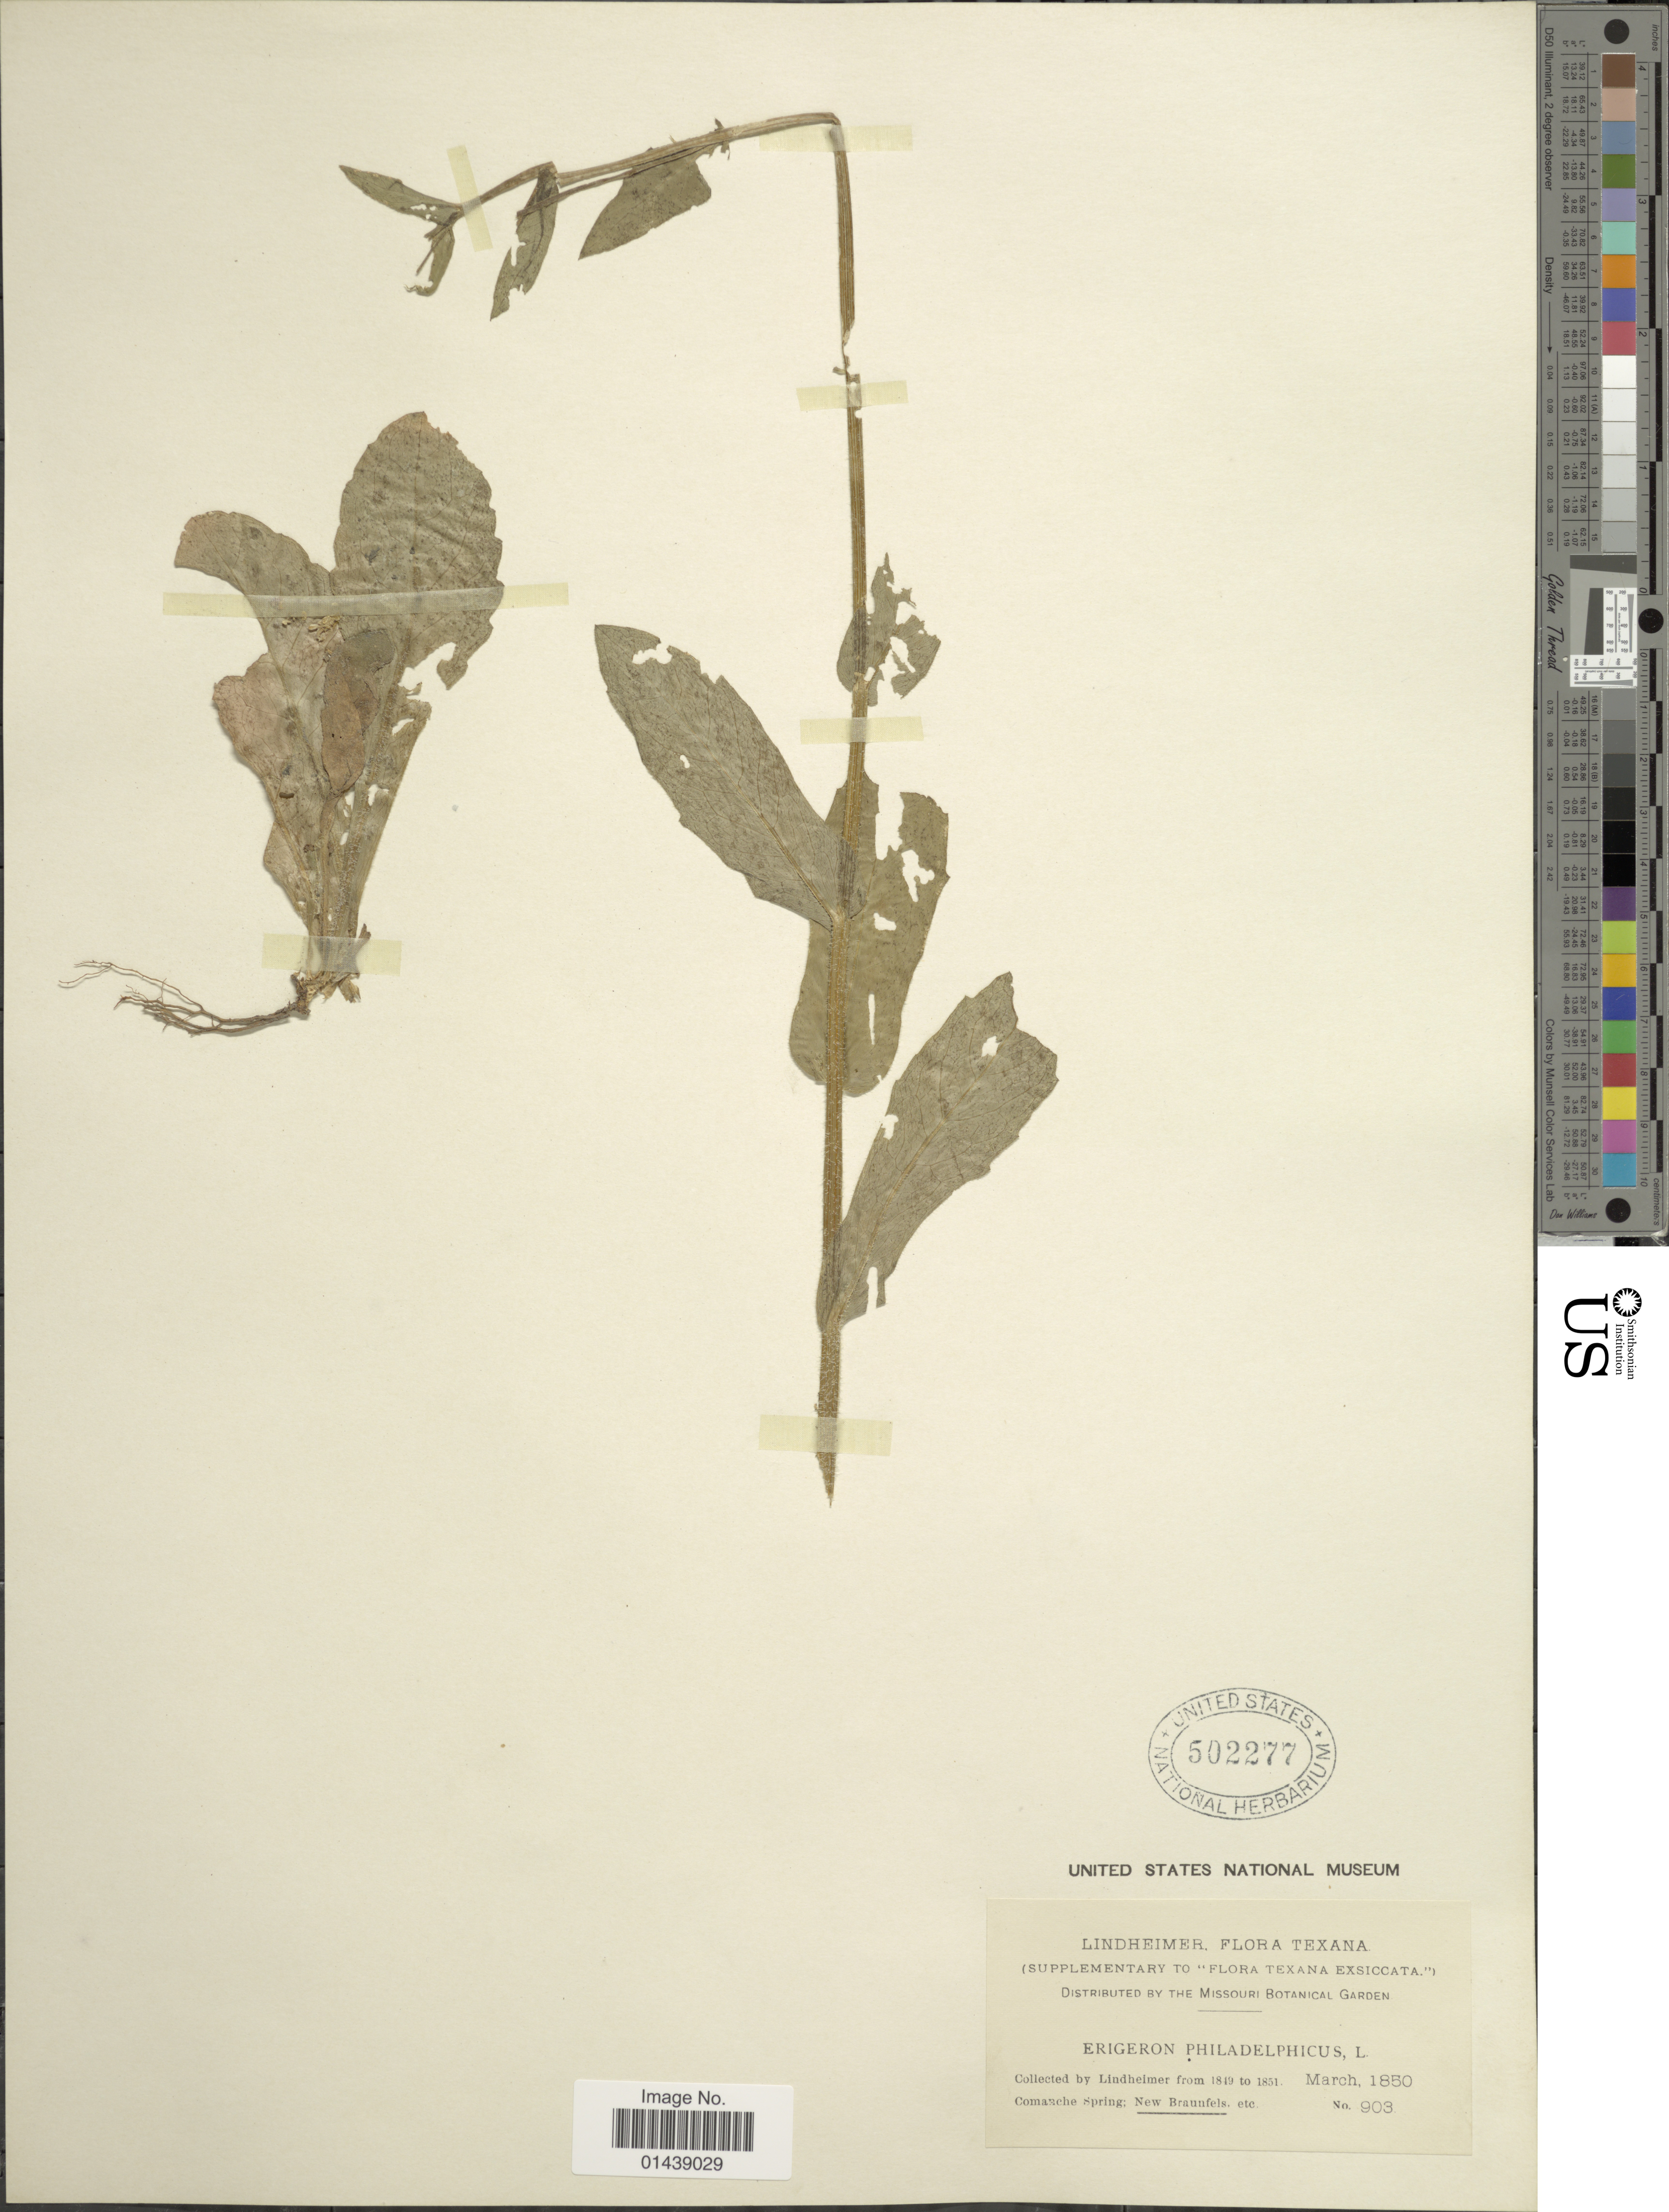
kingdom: Plantae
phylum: Tracheophyta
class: Magnoliopsida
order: Asterales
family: Asteraceae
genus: Erigeron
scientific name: Erigeron philadelphicus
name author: L.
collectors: -. Lindheimer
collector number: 903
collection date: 1850-03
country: United States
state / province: Texas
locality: Comanche Spring; New Braunfels, etc.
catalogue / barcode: US 502277